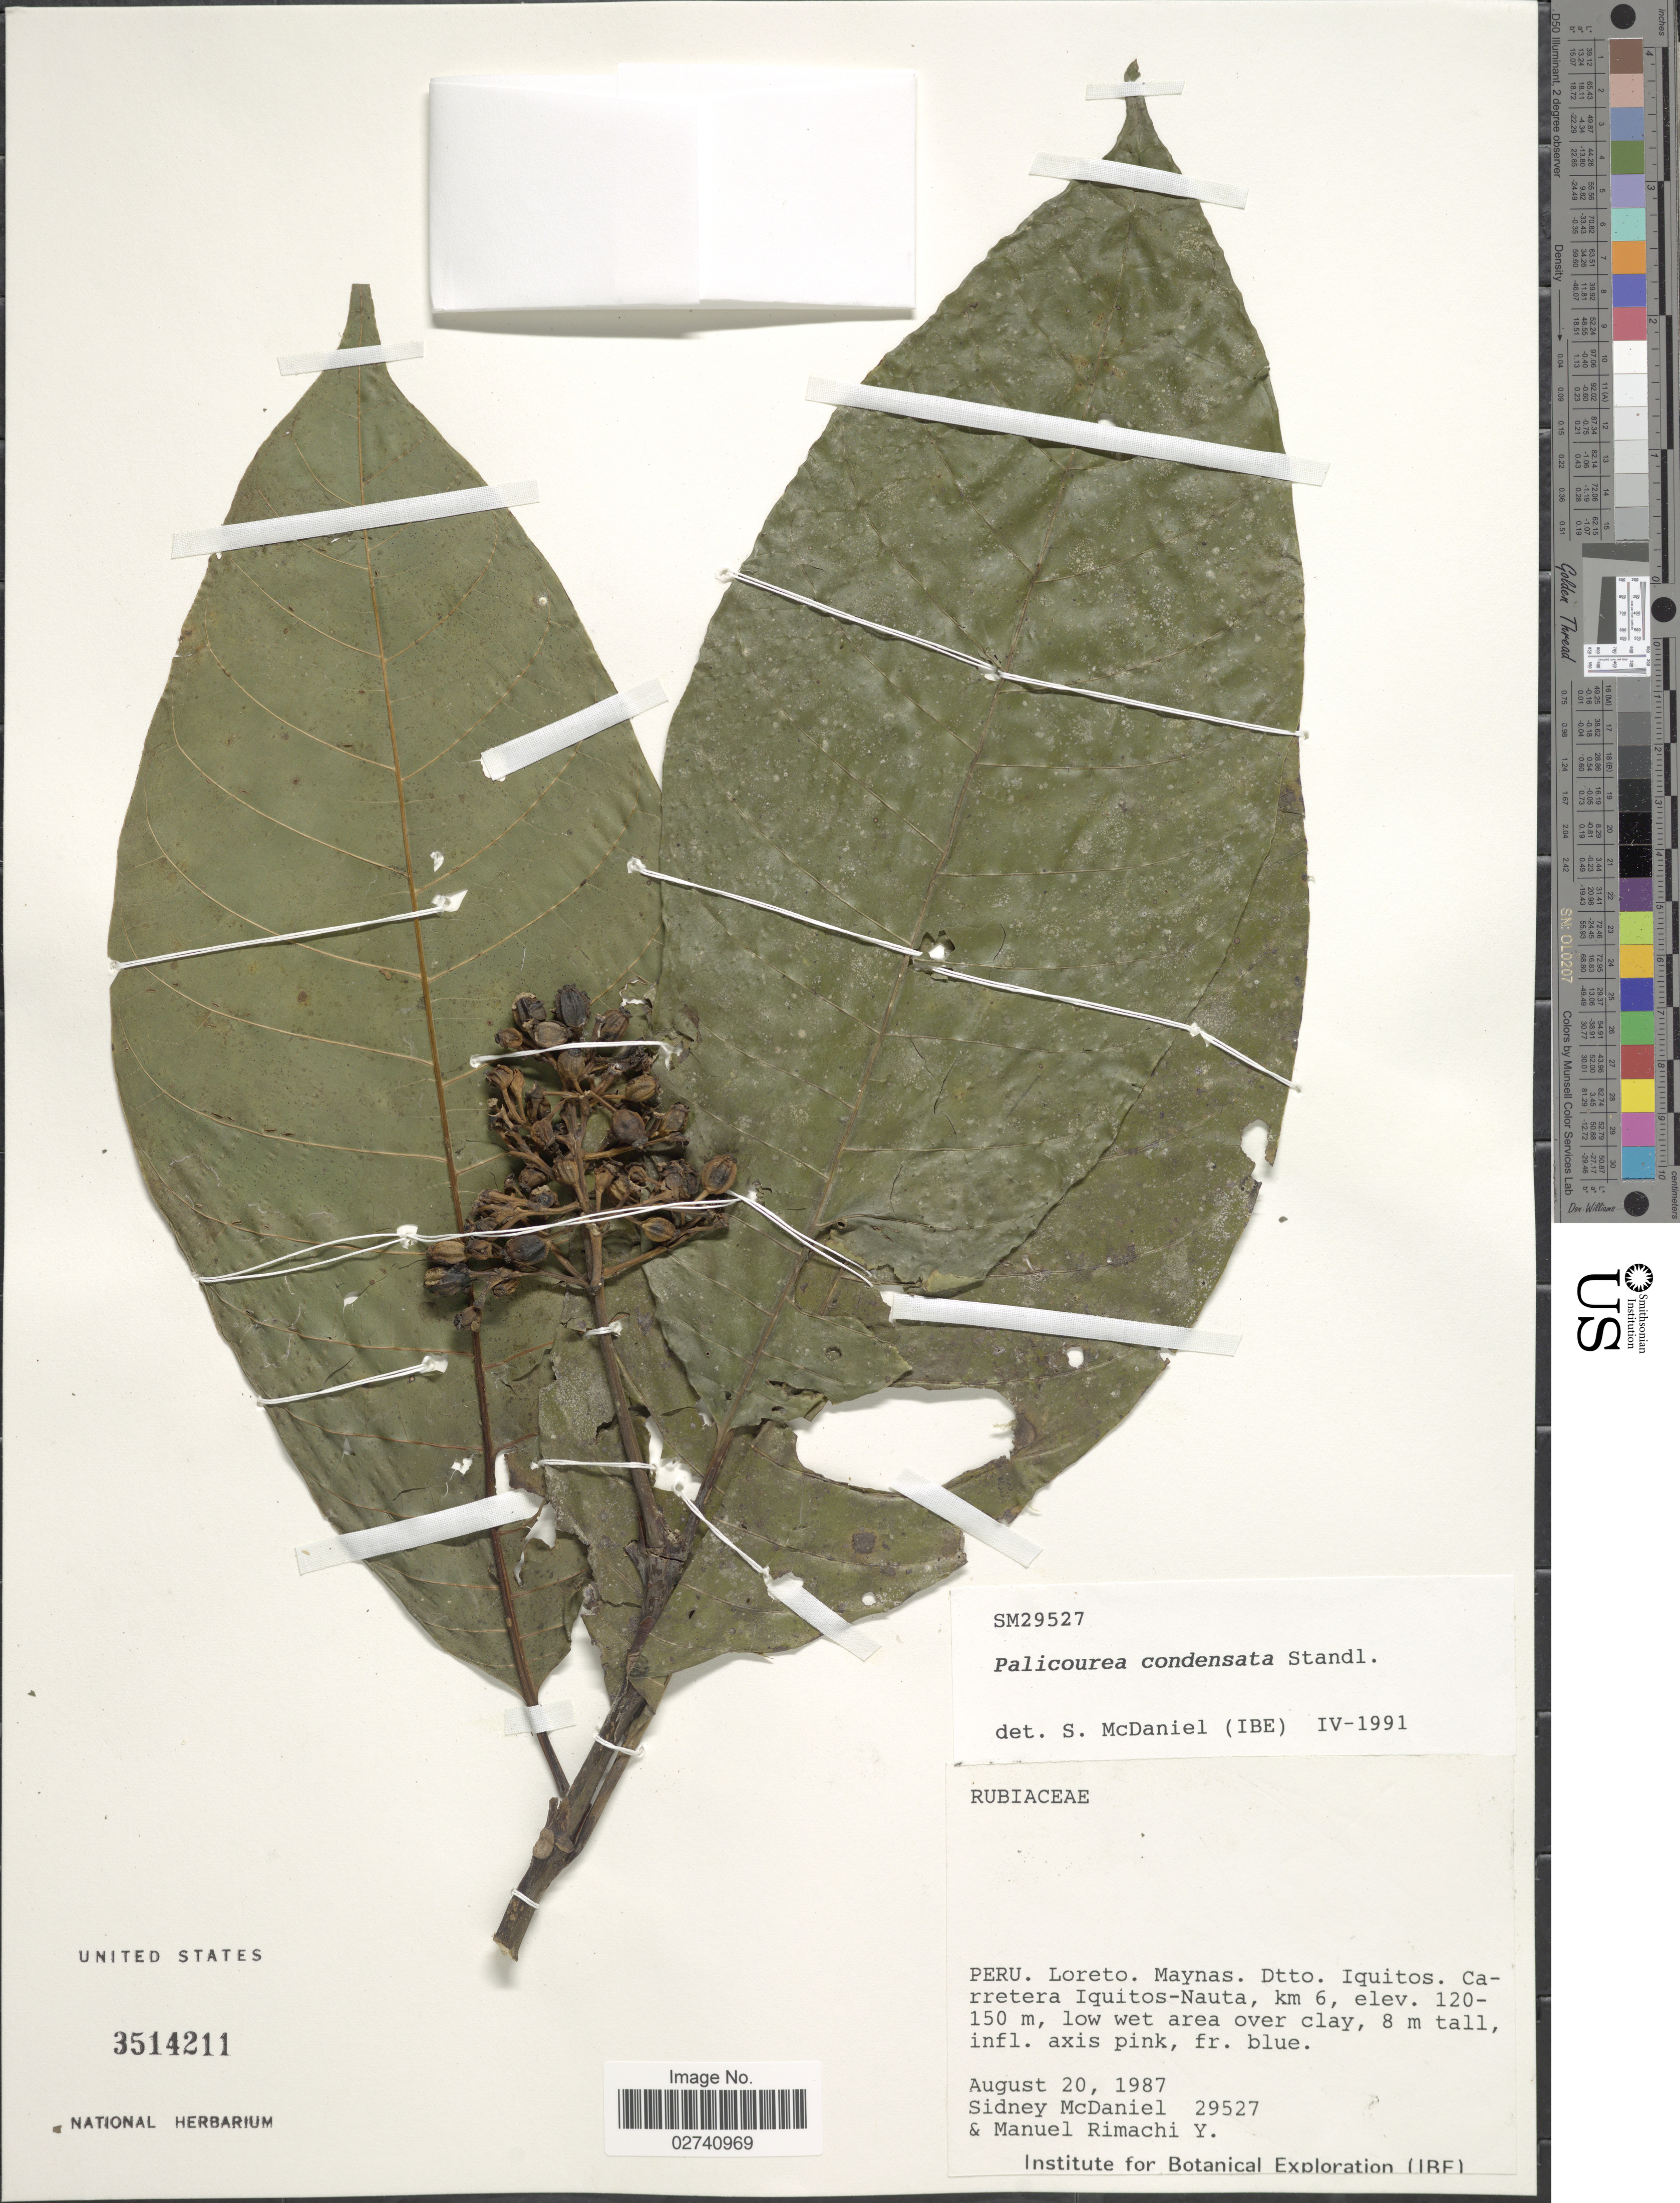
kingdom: Plantae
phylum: Tracheophyta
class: Magnoliopsida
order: Gentianales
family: Rubiaceae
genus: Palicourea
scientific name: Palicourea condensata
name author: Standl.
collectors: S. McDaniel & M. Rimachi Y.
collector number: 29527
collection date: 1987-08-20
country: Peru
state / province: Loreto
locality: Maynas, Dtto. Iquitos, Carretera Iquitos-Nauta, km 6, low wet area over clay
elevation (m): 120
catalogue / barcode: US 3514211